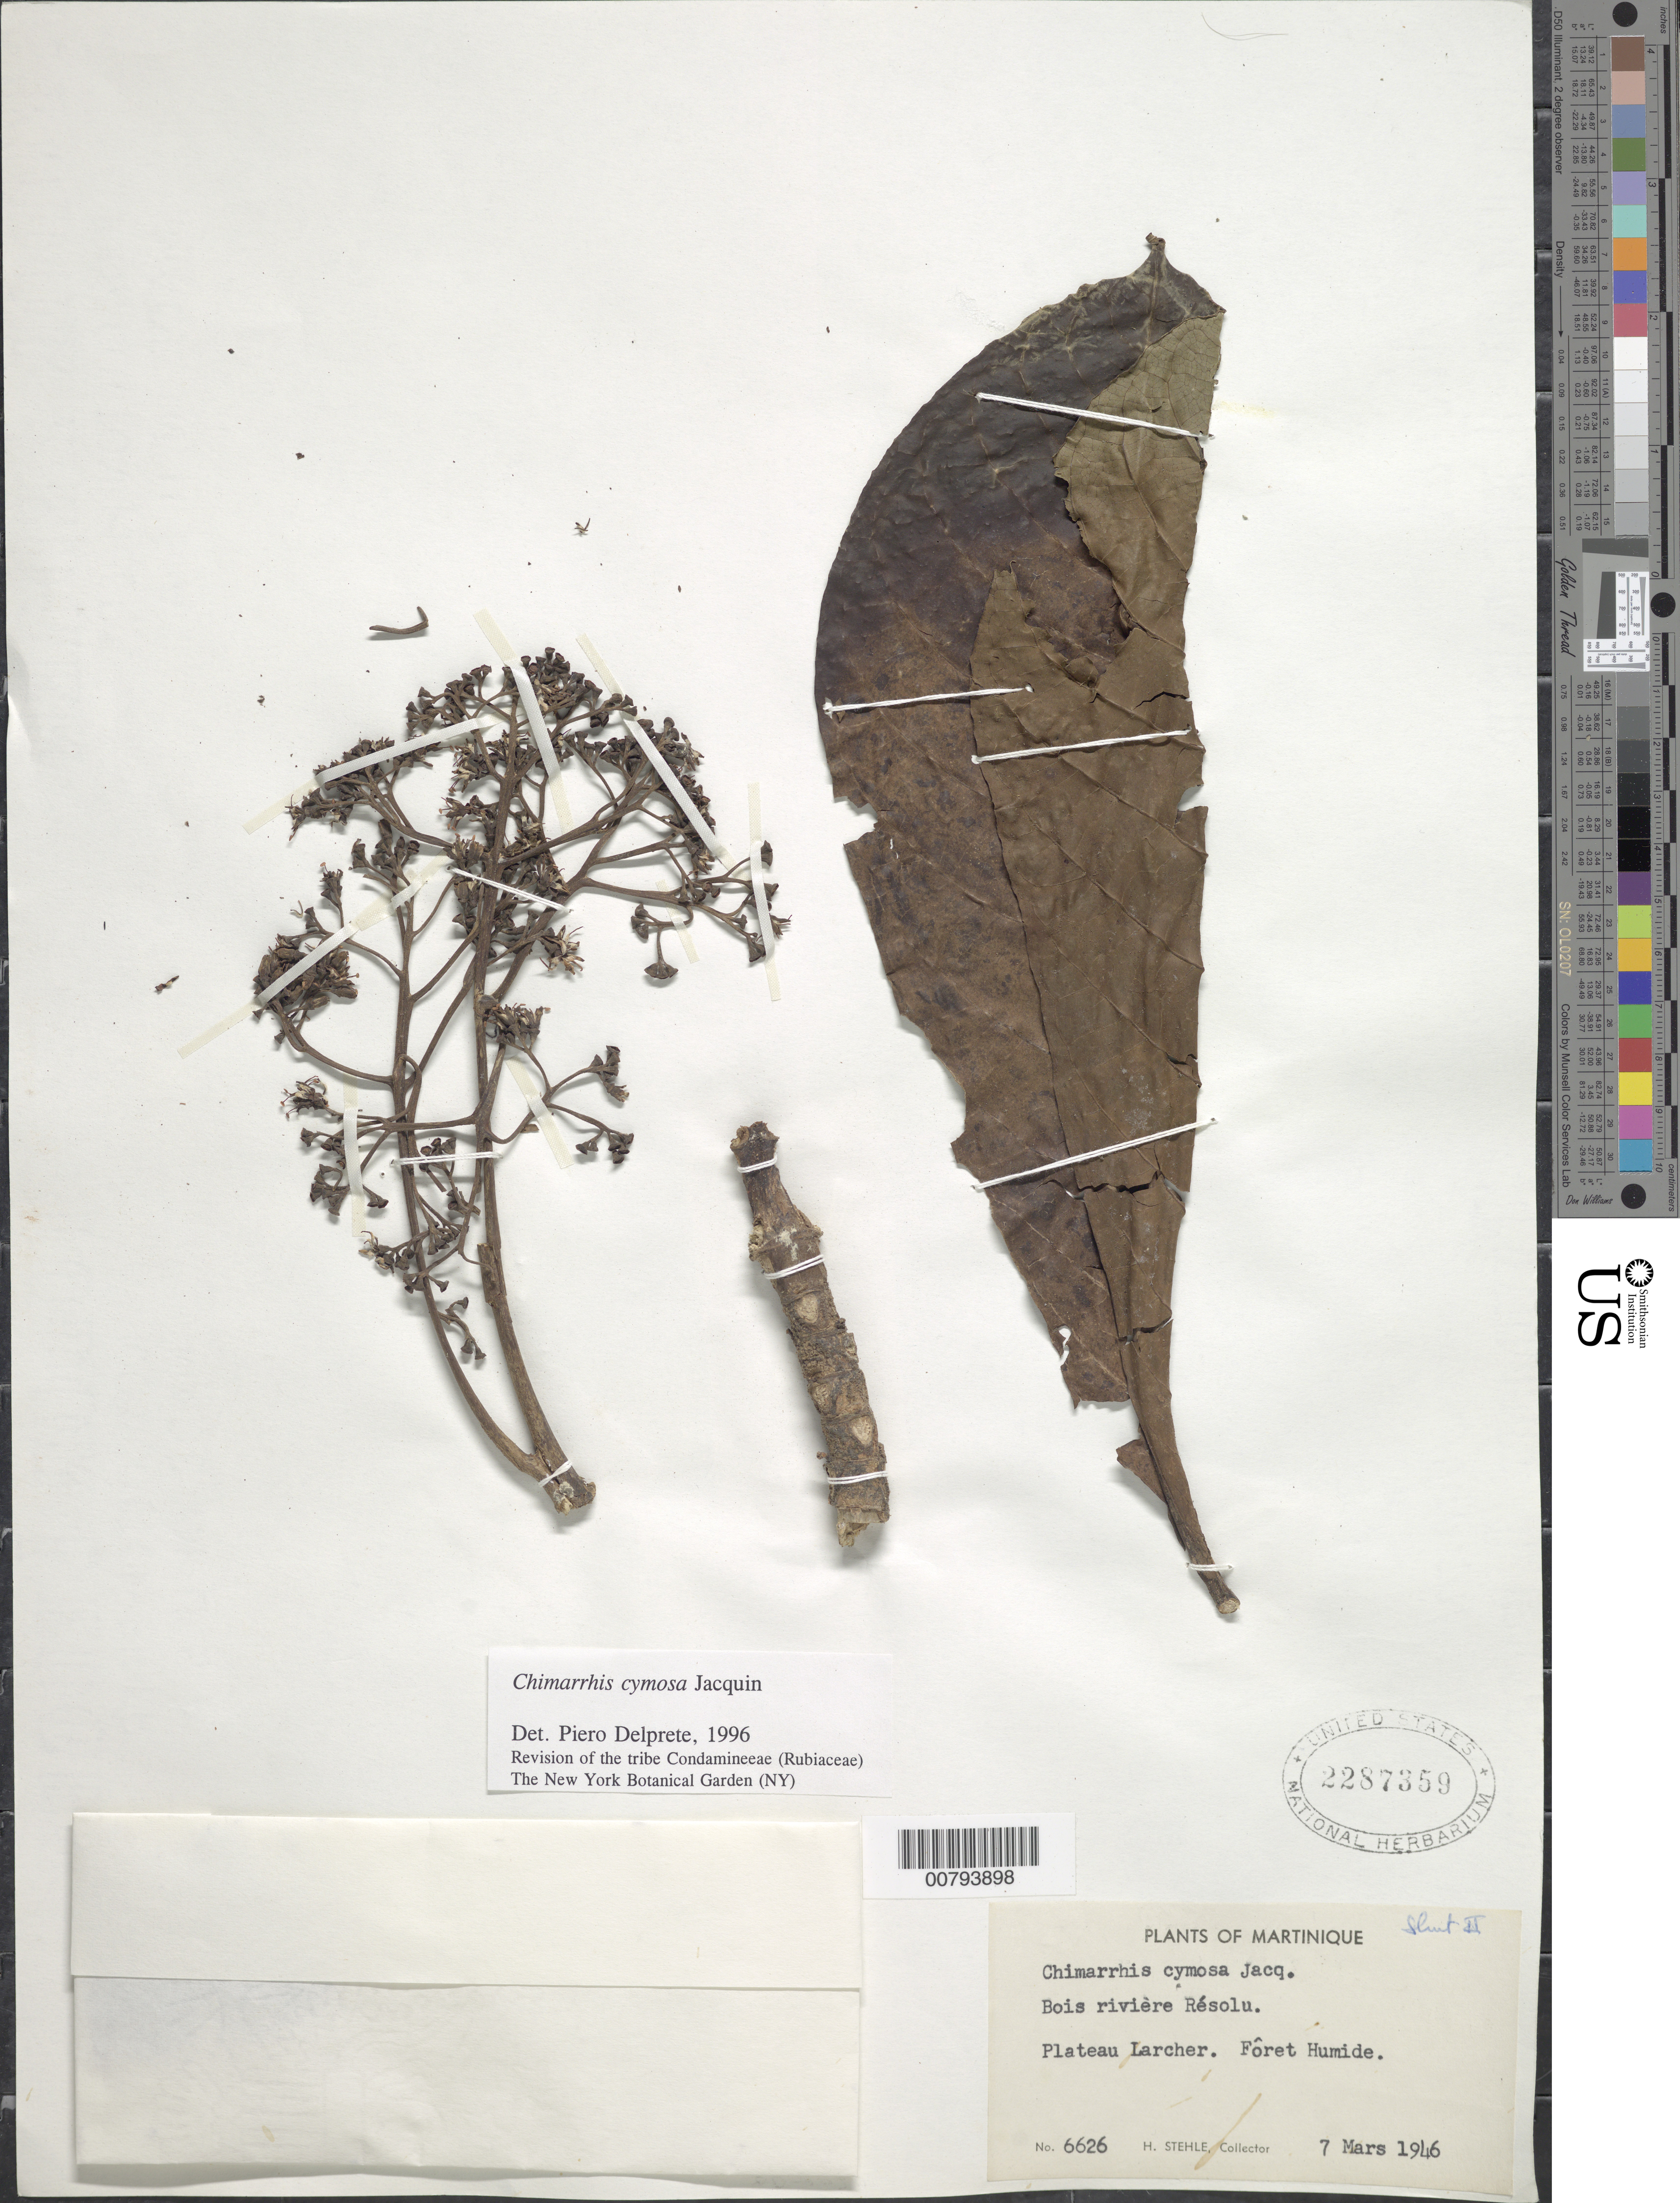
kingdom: Plantae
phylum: Tracheophyta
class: Magnoliopsida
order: Gentianales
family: Rubiaceae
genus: Chimarrhis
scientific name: Chimarrhis cymosa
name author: Jacq.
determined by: Delprete, P. G., Herb. de Guyane Cay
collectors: H. Stehlé & M. Stehlé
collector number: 6626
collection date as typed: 07 Mar 1946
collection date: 1946-03-07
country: Martinique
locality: Plateau Larcher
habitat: Rainforest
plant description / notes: Common name: Bois rivèrè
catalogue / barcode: US 2287359